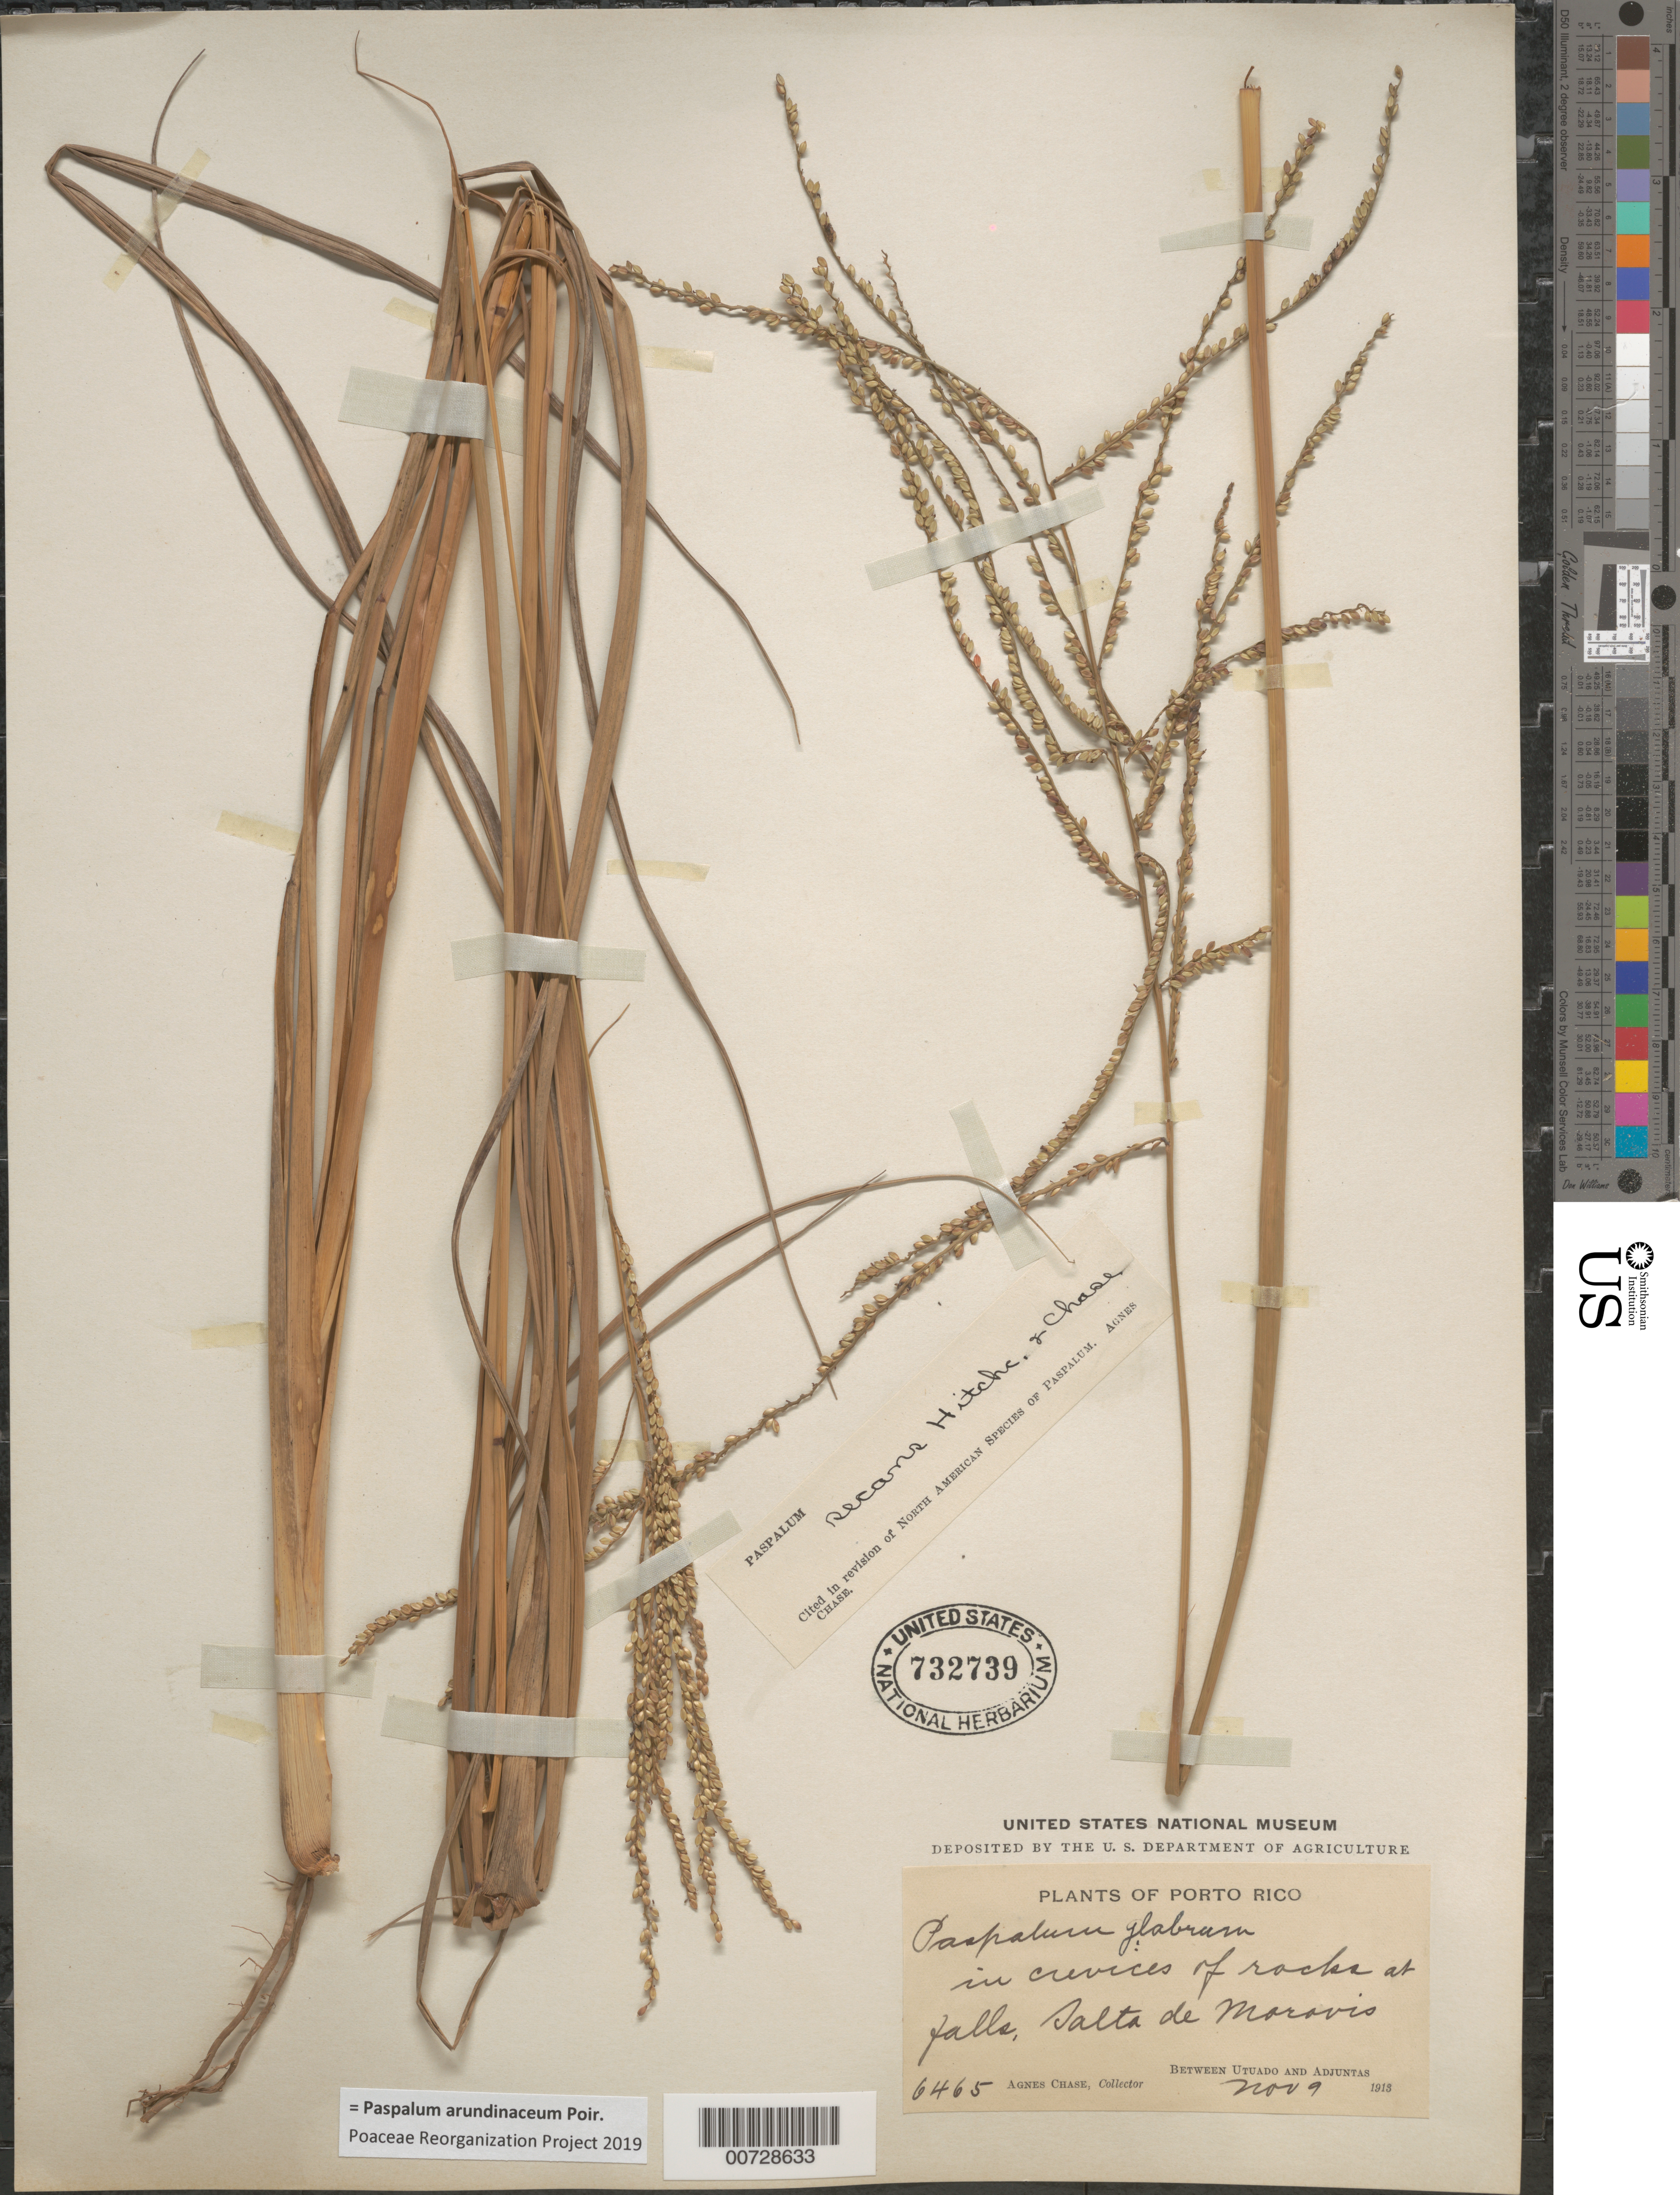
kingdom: Plantae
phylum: Tracheophyta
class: Liliopsida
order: Poales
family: Poaceae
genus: Paspalum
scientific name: Paspalum arundinaceum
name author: Poir.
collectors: A. Chase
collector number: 6465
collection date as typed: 09 Nov 1913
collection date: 1913-11-09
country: Puerto Rico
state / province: Utuado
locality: Utuado and Adjuntas, btw; Salta de Maravis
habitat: In crevices of rocks at falls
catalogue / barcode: US 732739